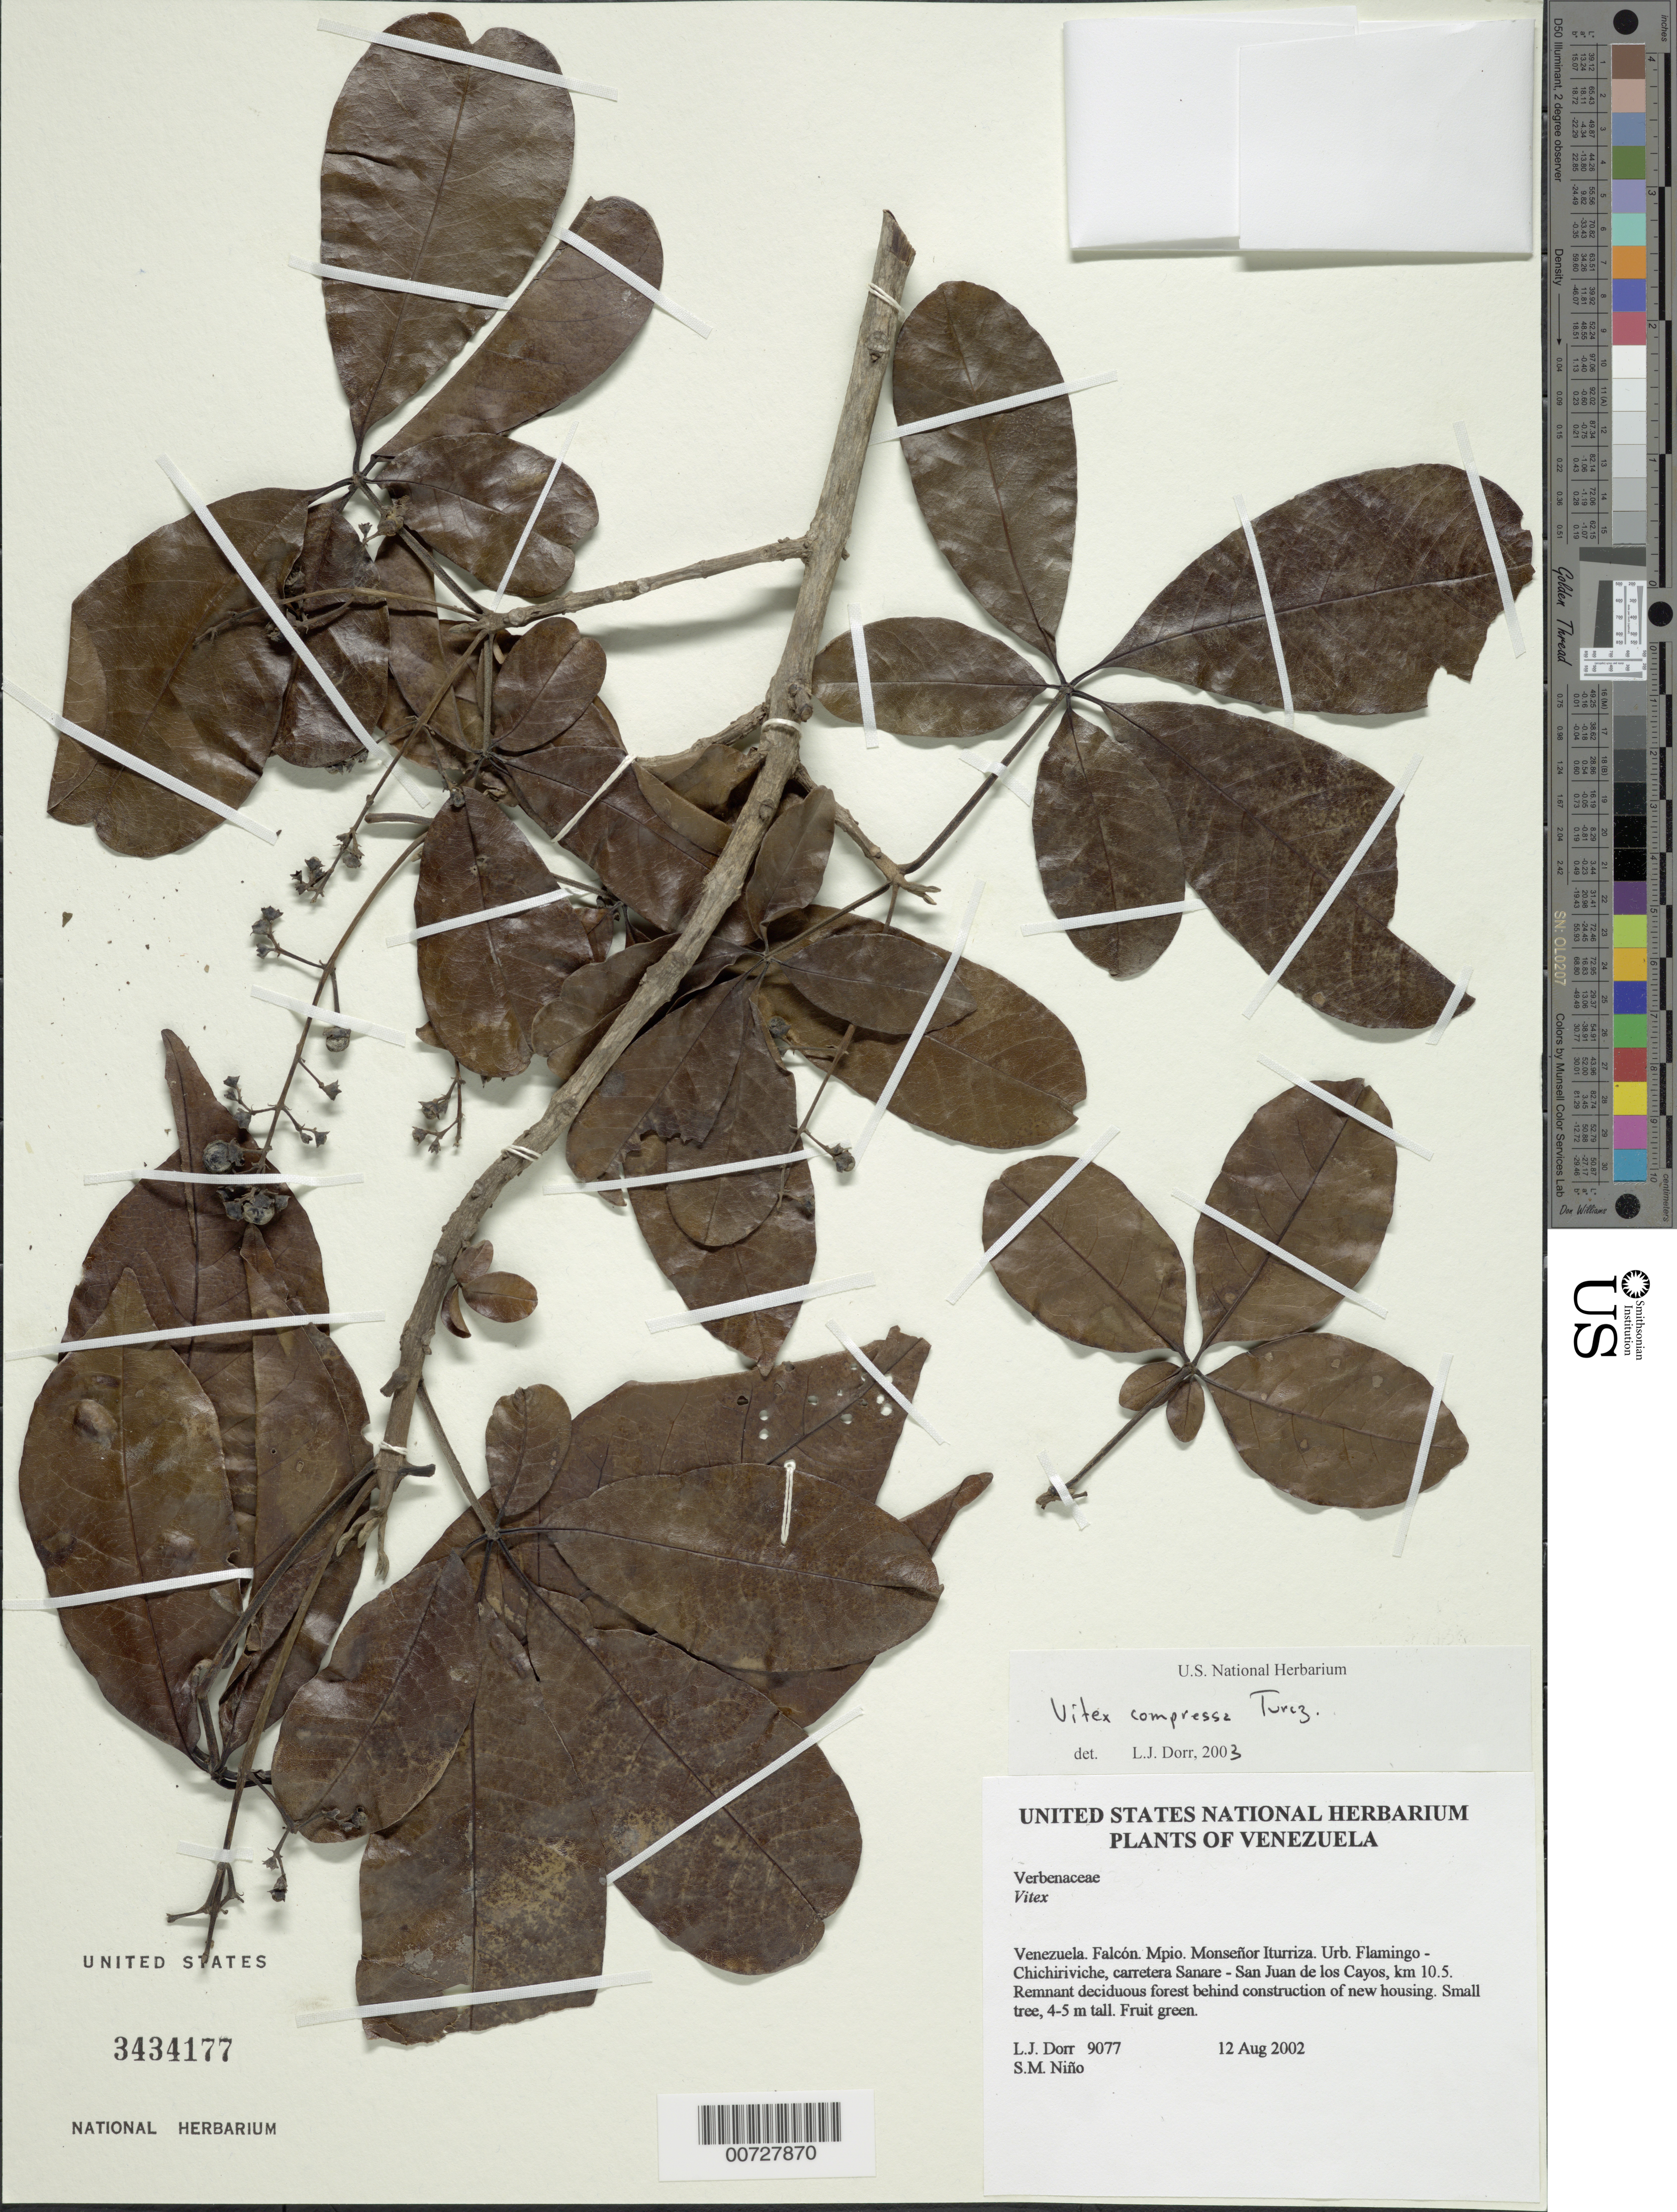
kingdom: Plantae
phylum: Tracheophyta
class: Magnoliopsida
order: Lamiales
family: Lamiaceae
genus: Vitex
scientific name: Vitex compressa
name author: Turcz.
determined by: Dorr, L. J., (BOT), Smithsonian Institution - National Museum of Natural History (UNITED STATES)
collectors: L. J. Dorr & S. M. Niño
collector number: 9077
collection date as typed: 12 Aug 2002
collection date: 2002-08-12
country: Venezuela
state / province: Falcón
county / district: Monseñor Iturriza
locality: Urb. Flamingo-Chichiriviche, carretera Sanare-San Juan de los Cayos, km 10.5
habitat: Remnant deciduous forest behind construction of new housing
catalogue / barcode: US 3434177